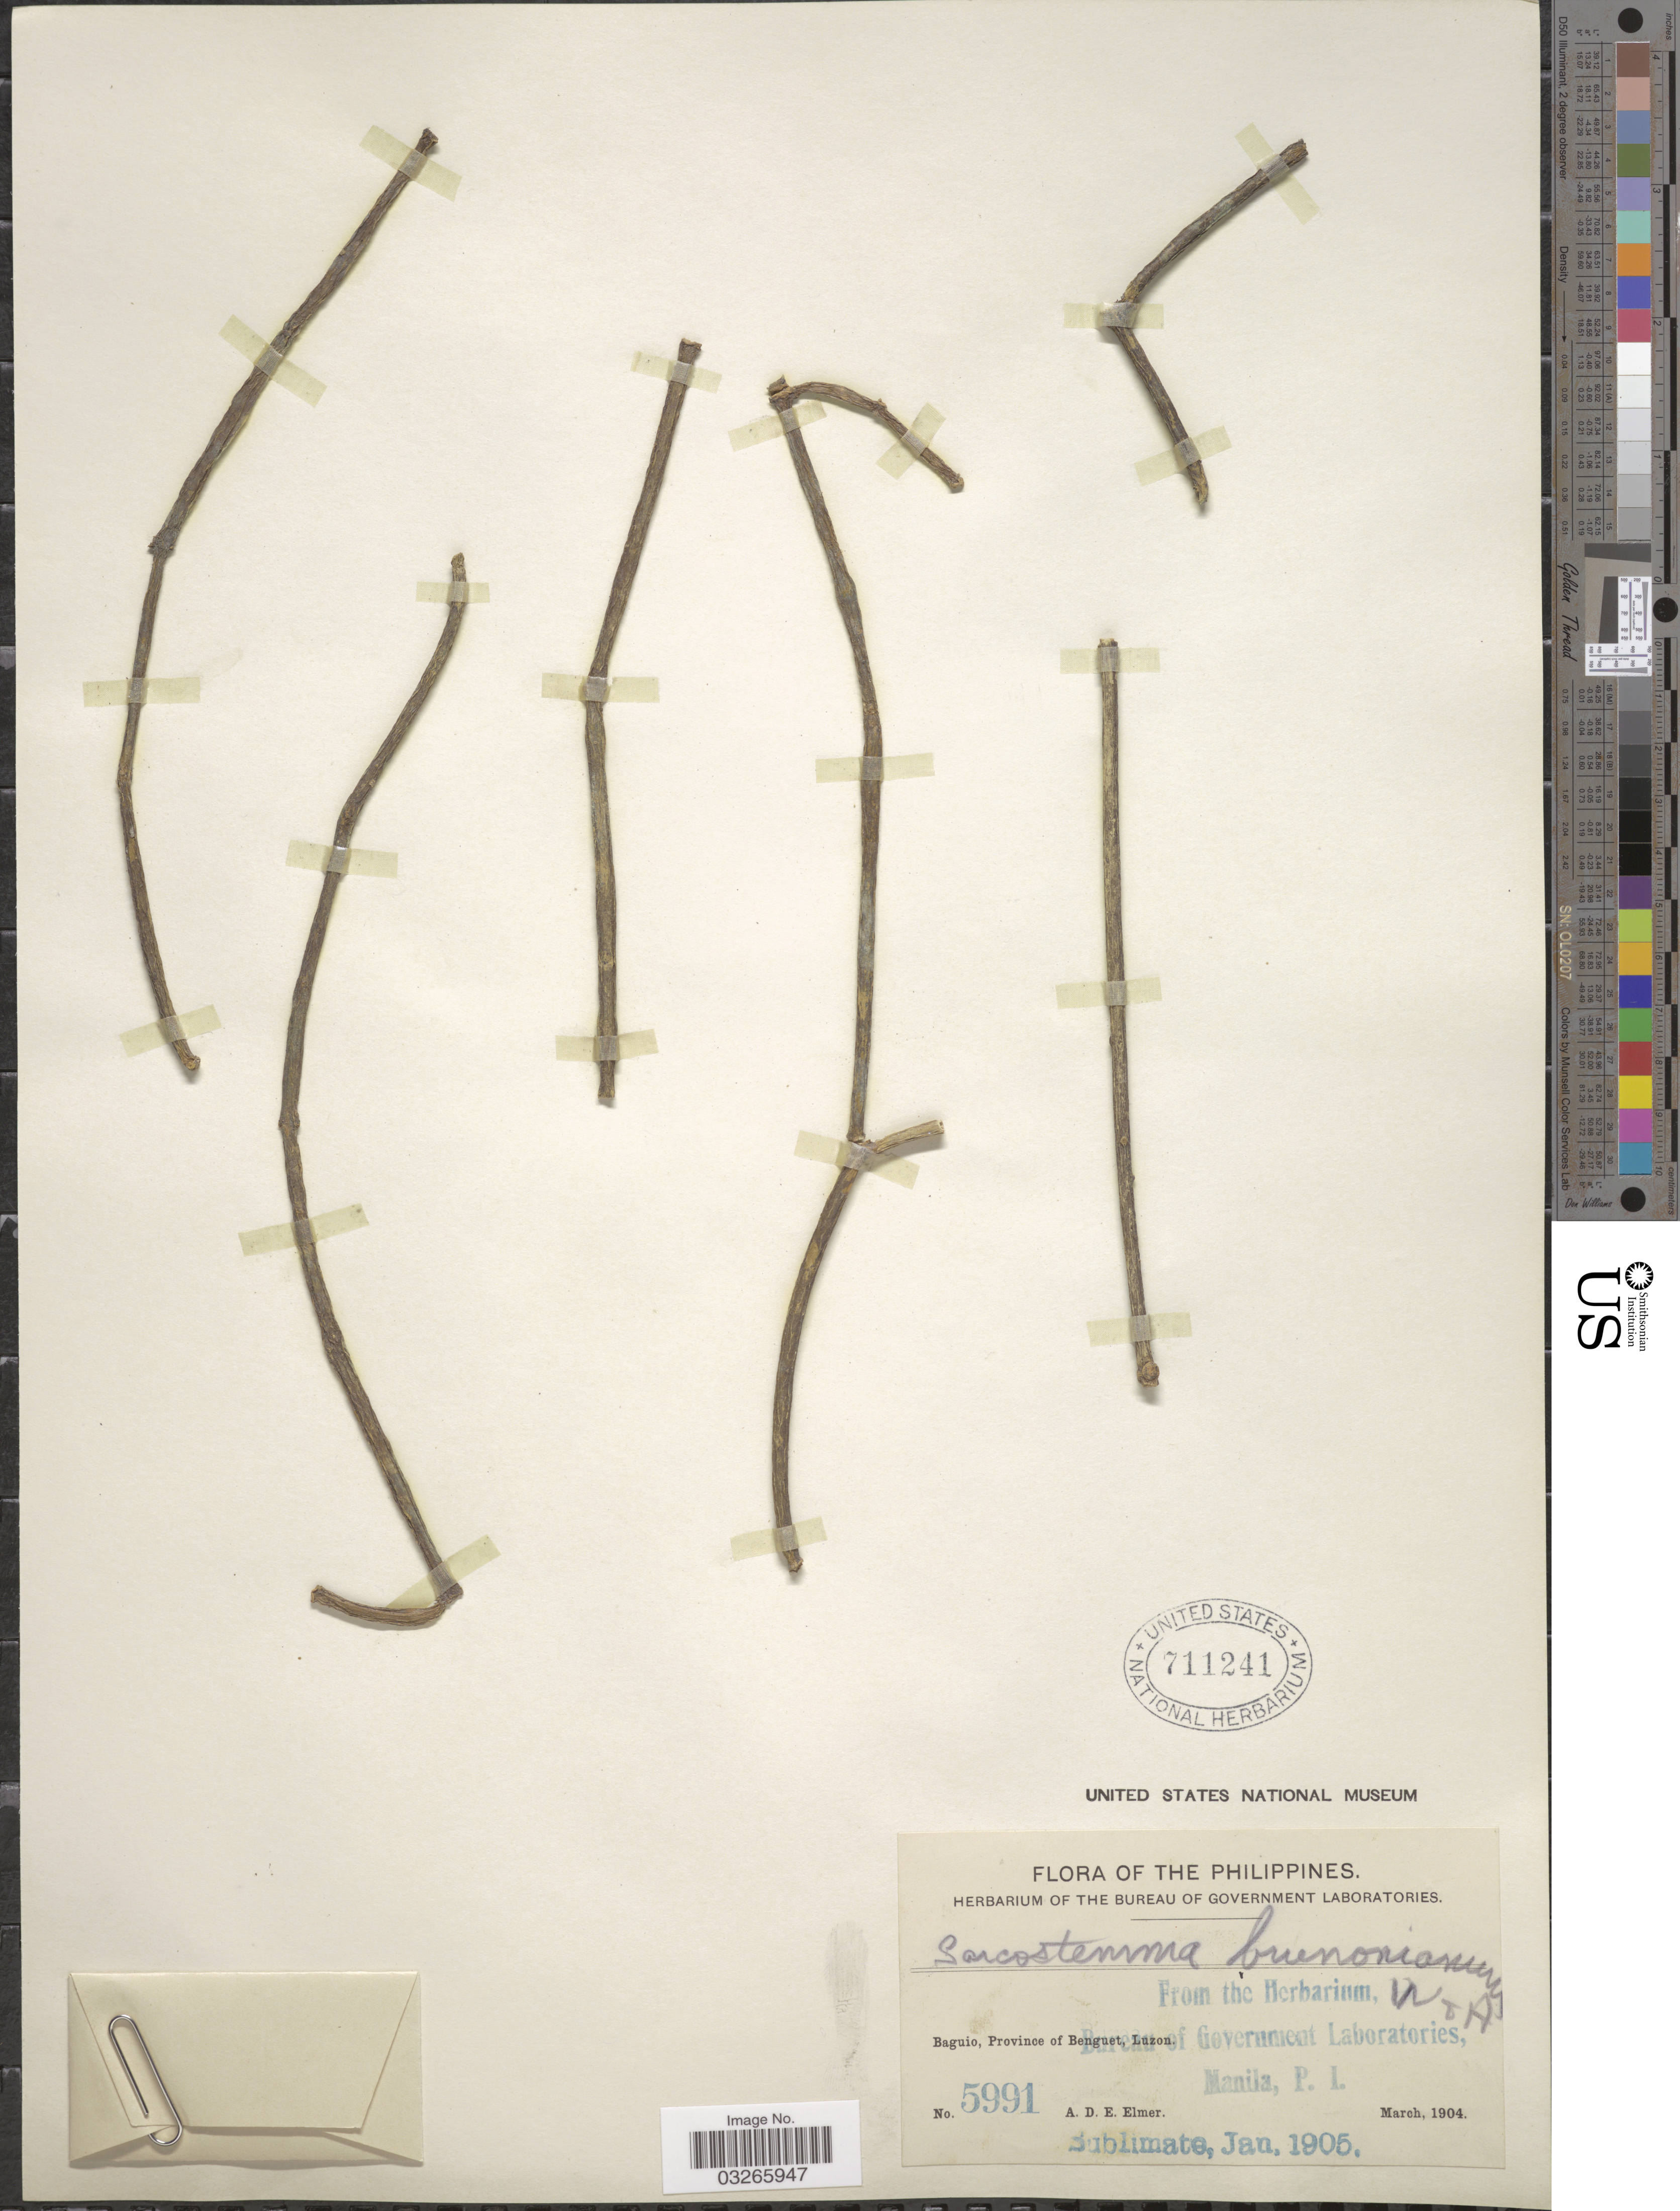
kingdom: Plantae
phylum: Tracheophyta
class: Magnoliopsida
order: Gentianales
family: Apocynaceae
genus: Sarcostemma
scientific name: Sarcostemma brunonianum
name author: Wight & Arn.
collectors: A. D. E. Elmer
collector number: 5991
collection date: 1904-03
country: Philippines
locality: Baguio, Province of Benguet, Luzon.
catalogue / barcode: US 711241